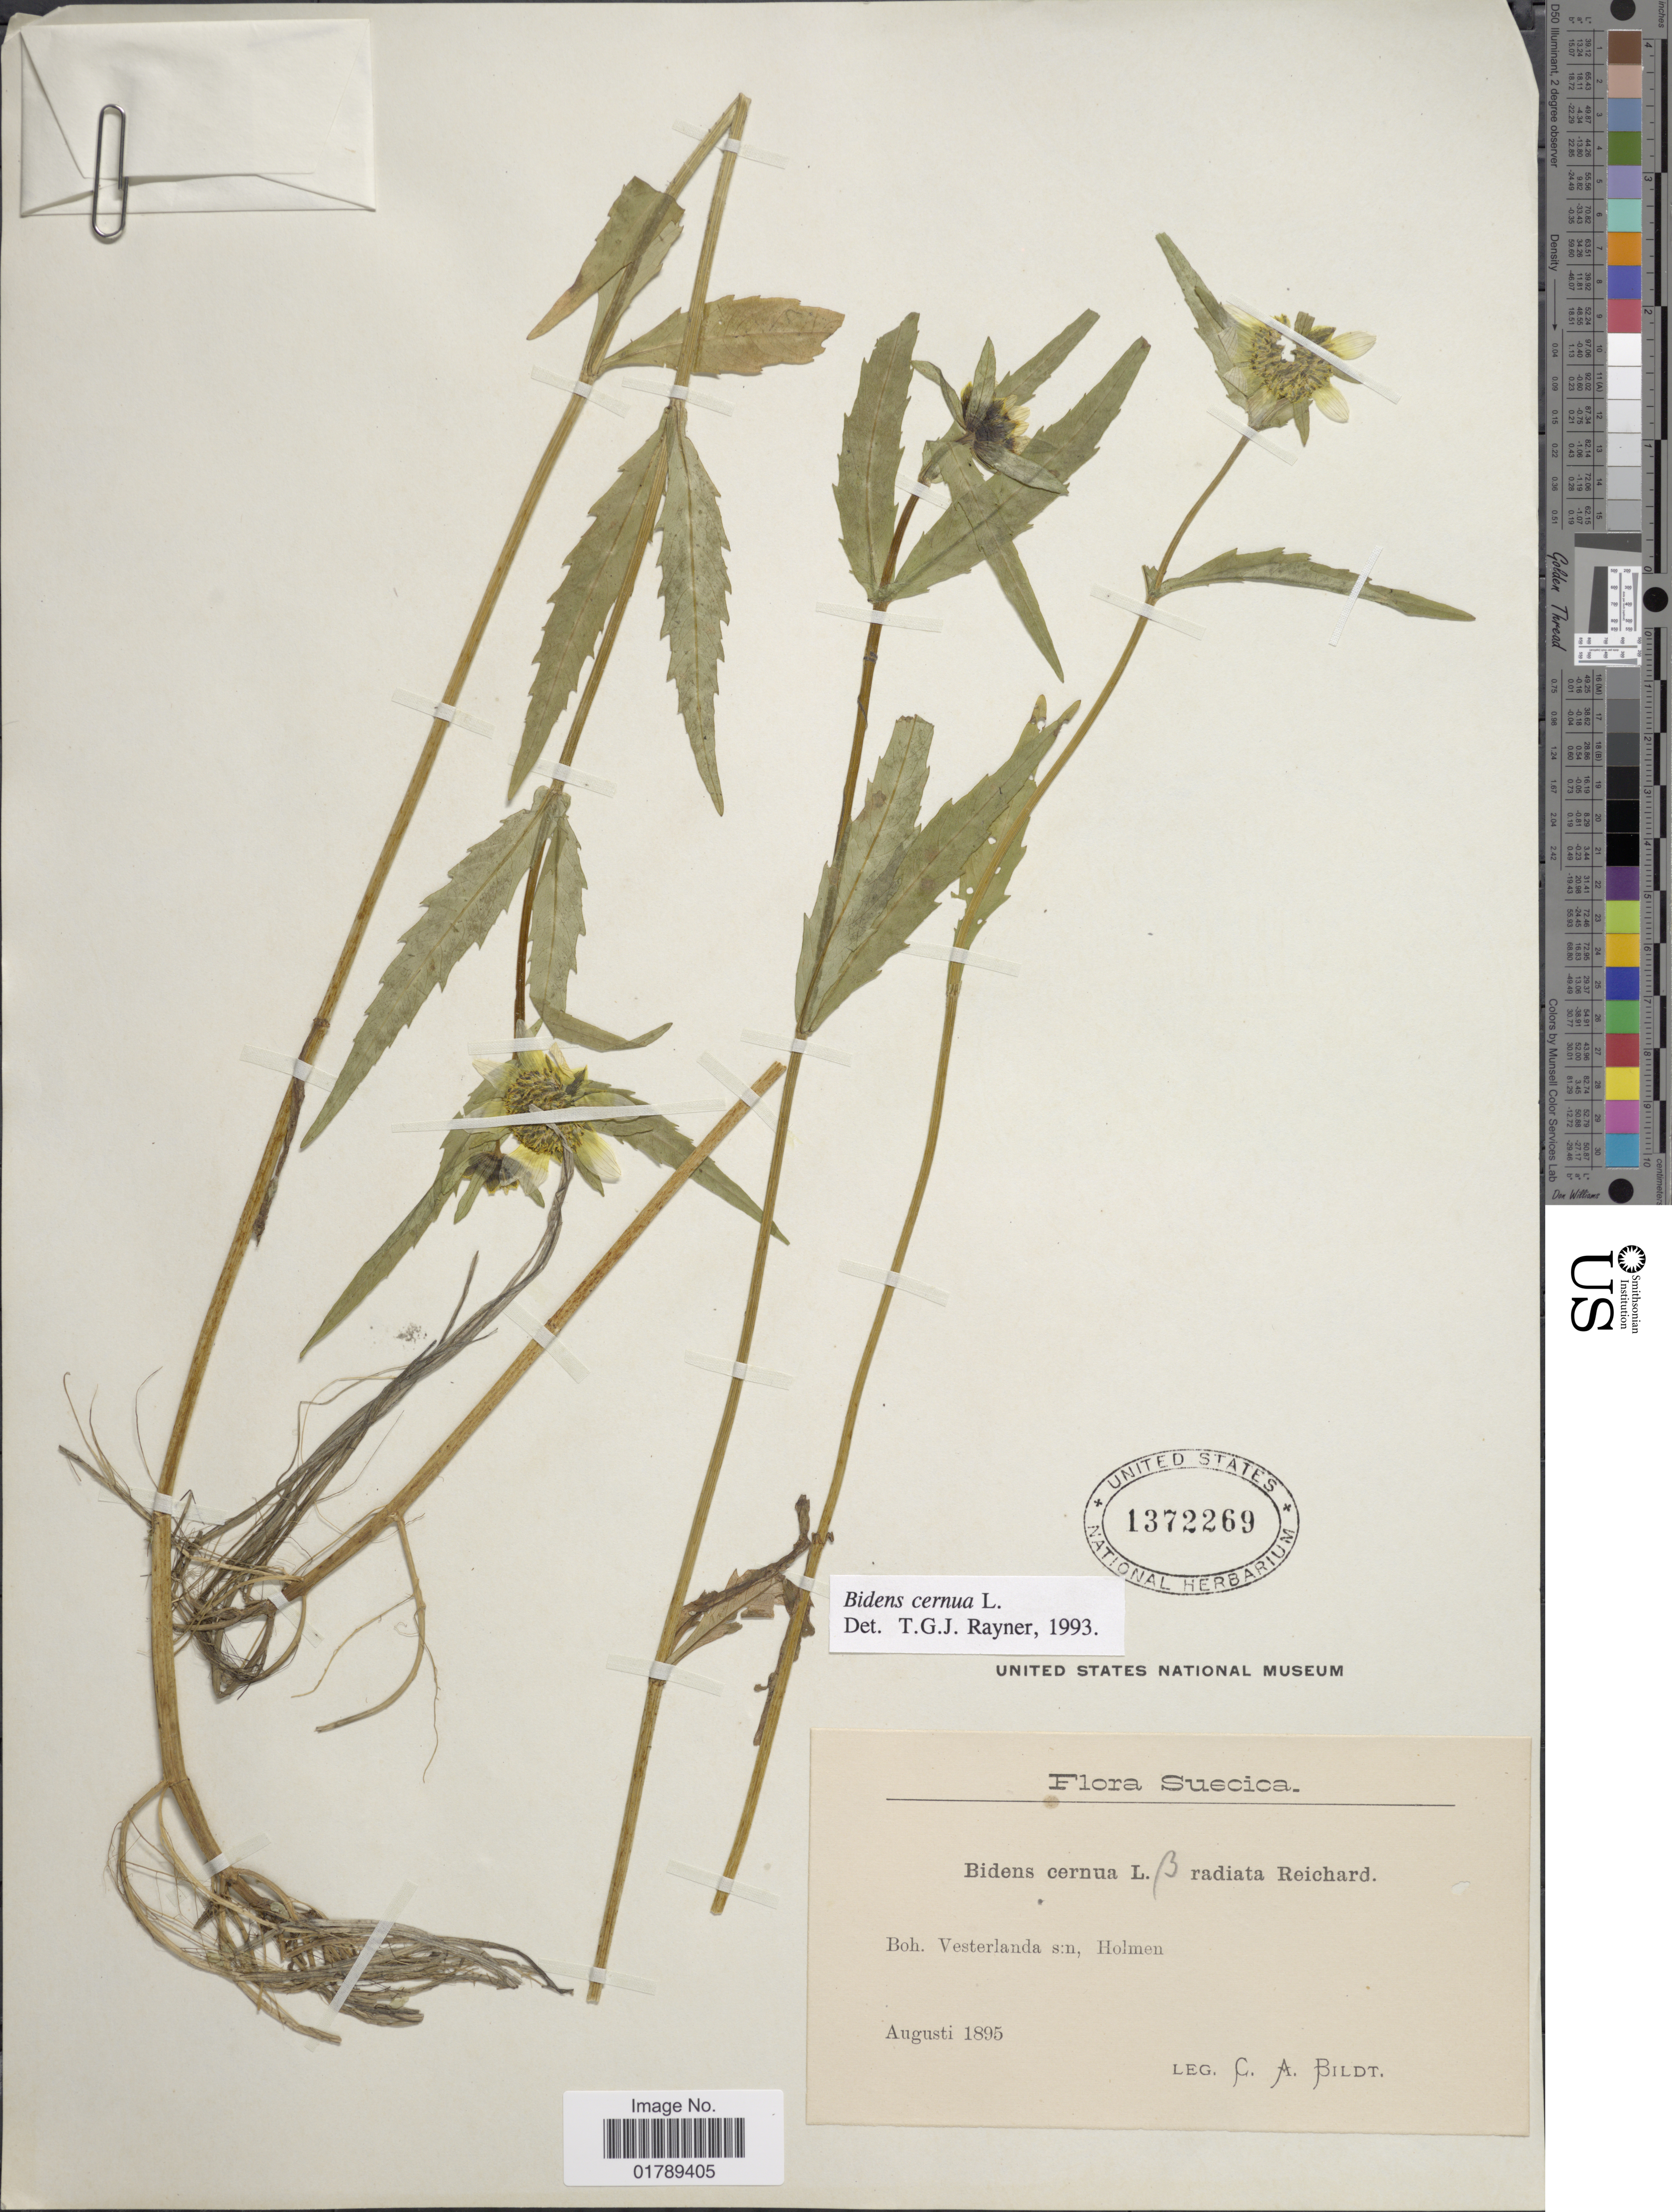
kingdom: Plantae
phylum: Tracheophyta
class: Magnoliopsida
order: Asterales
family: Asteraceae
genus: Bidens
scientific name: Bidens cernua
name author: L.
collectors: C. Bildt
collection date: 1895-08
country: Sweden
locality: Suecica. Boh. Vesterlanda s:n, Holmen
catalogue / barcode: US 1372269